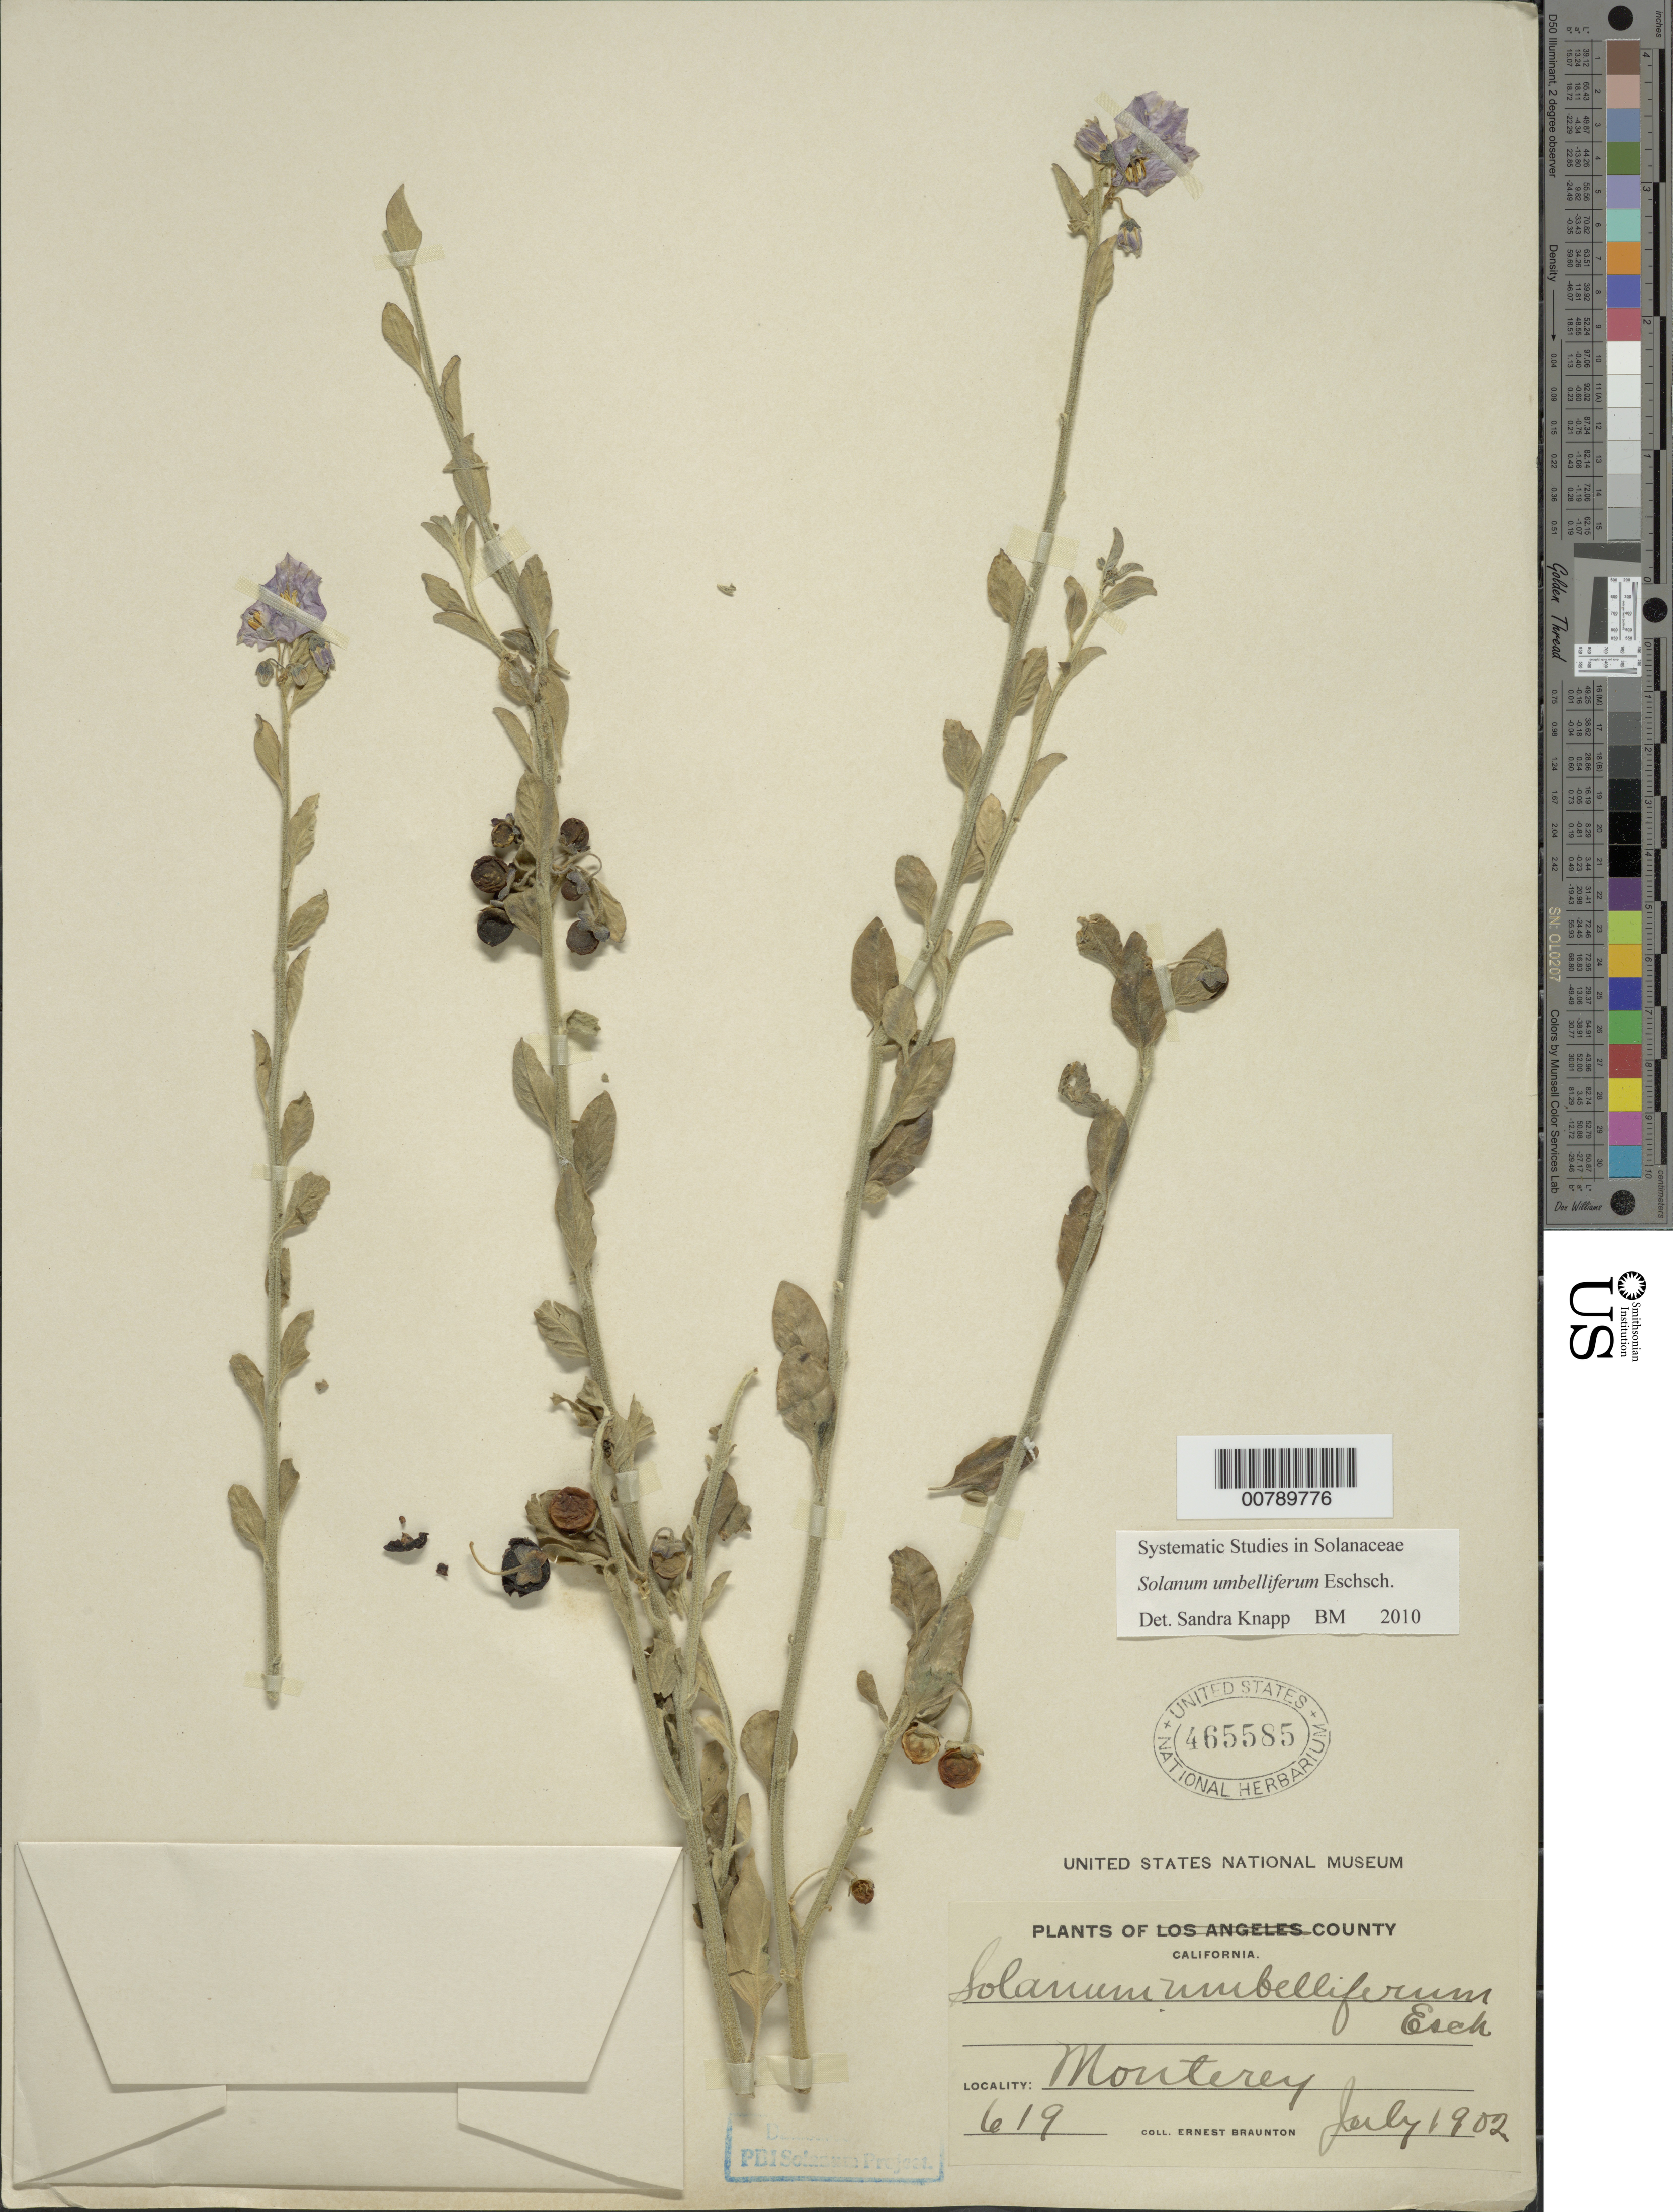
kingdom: Plantae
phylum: Tracheophyta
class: Magnoliopsida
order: Solanales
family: Solanaceae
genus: Solanum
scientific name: Solanum umbelliferum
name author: Eschsch.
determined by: Knapp, S. D.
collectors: E. Braunton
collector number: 619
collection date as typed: Jul 1902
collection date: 1902-07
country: United States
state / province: California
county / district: Monterey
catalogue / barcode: US 465585